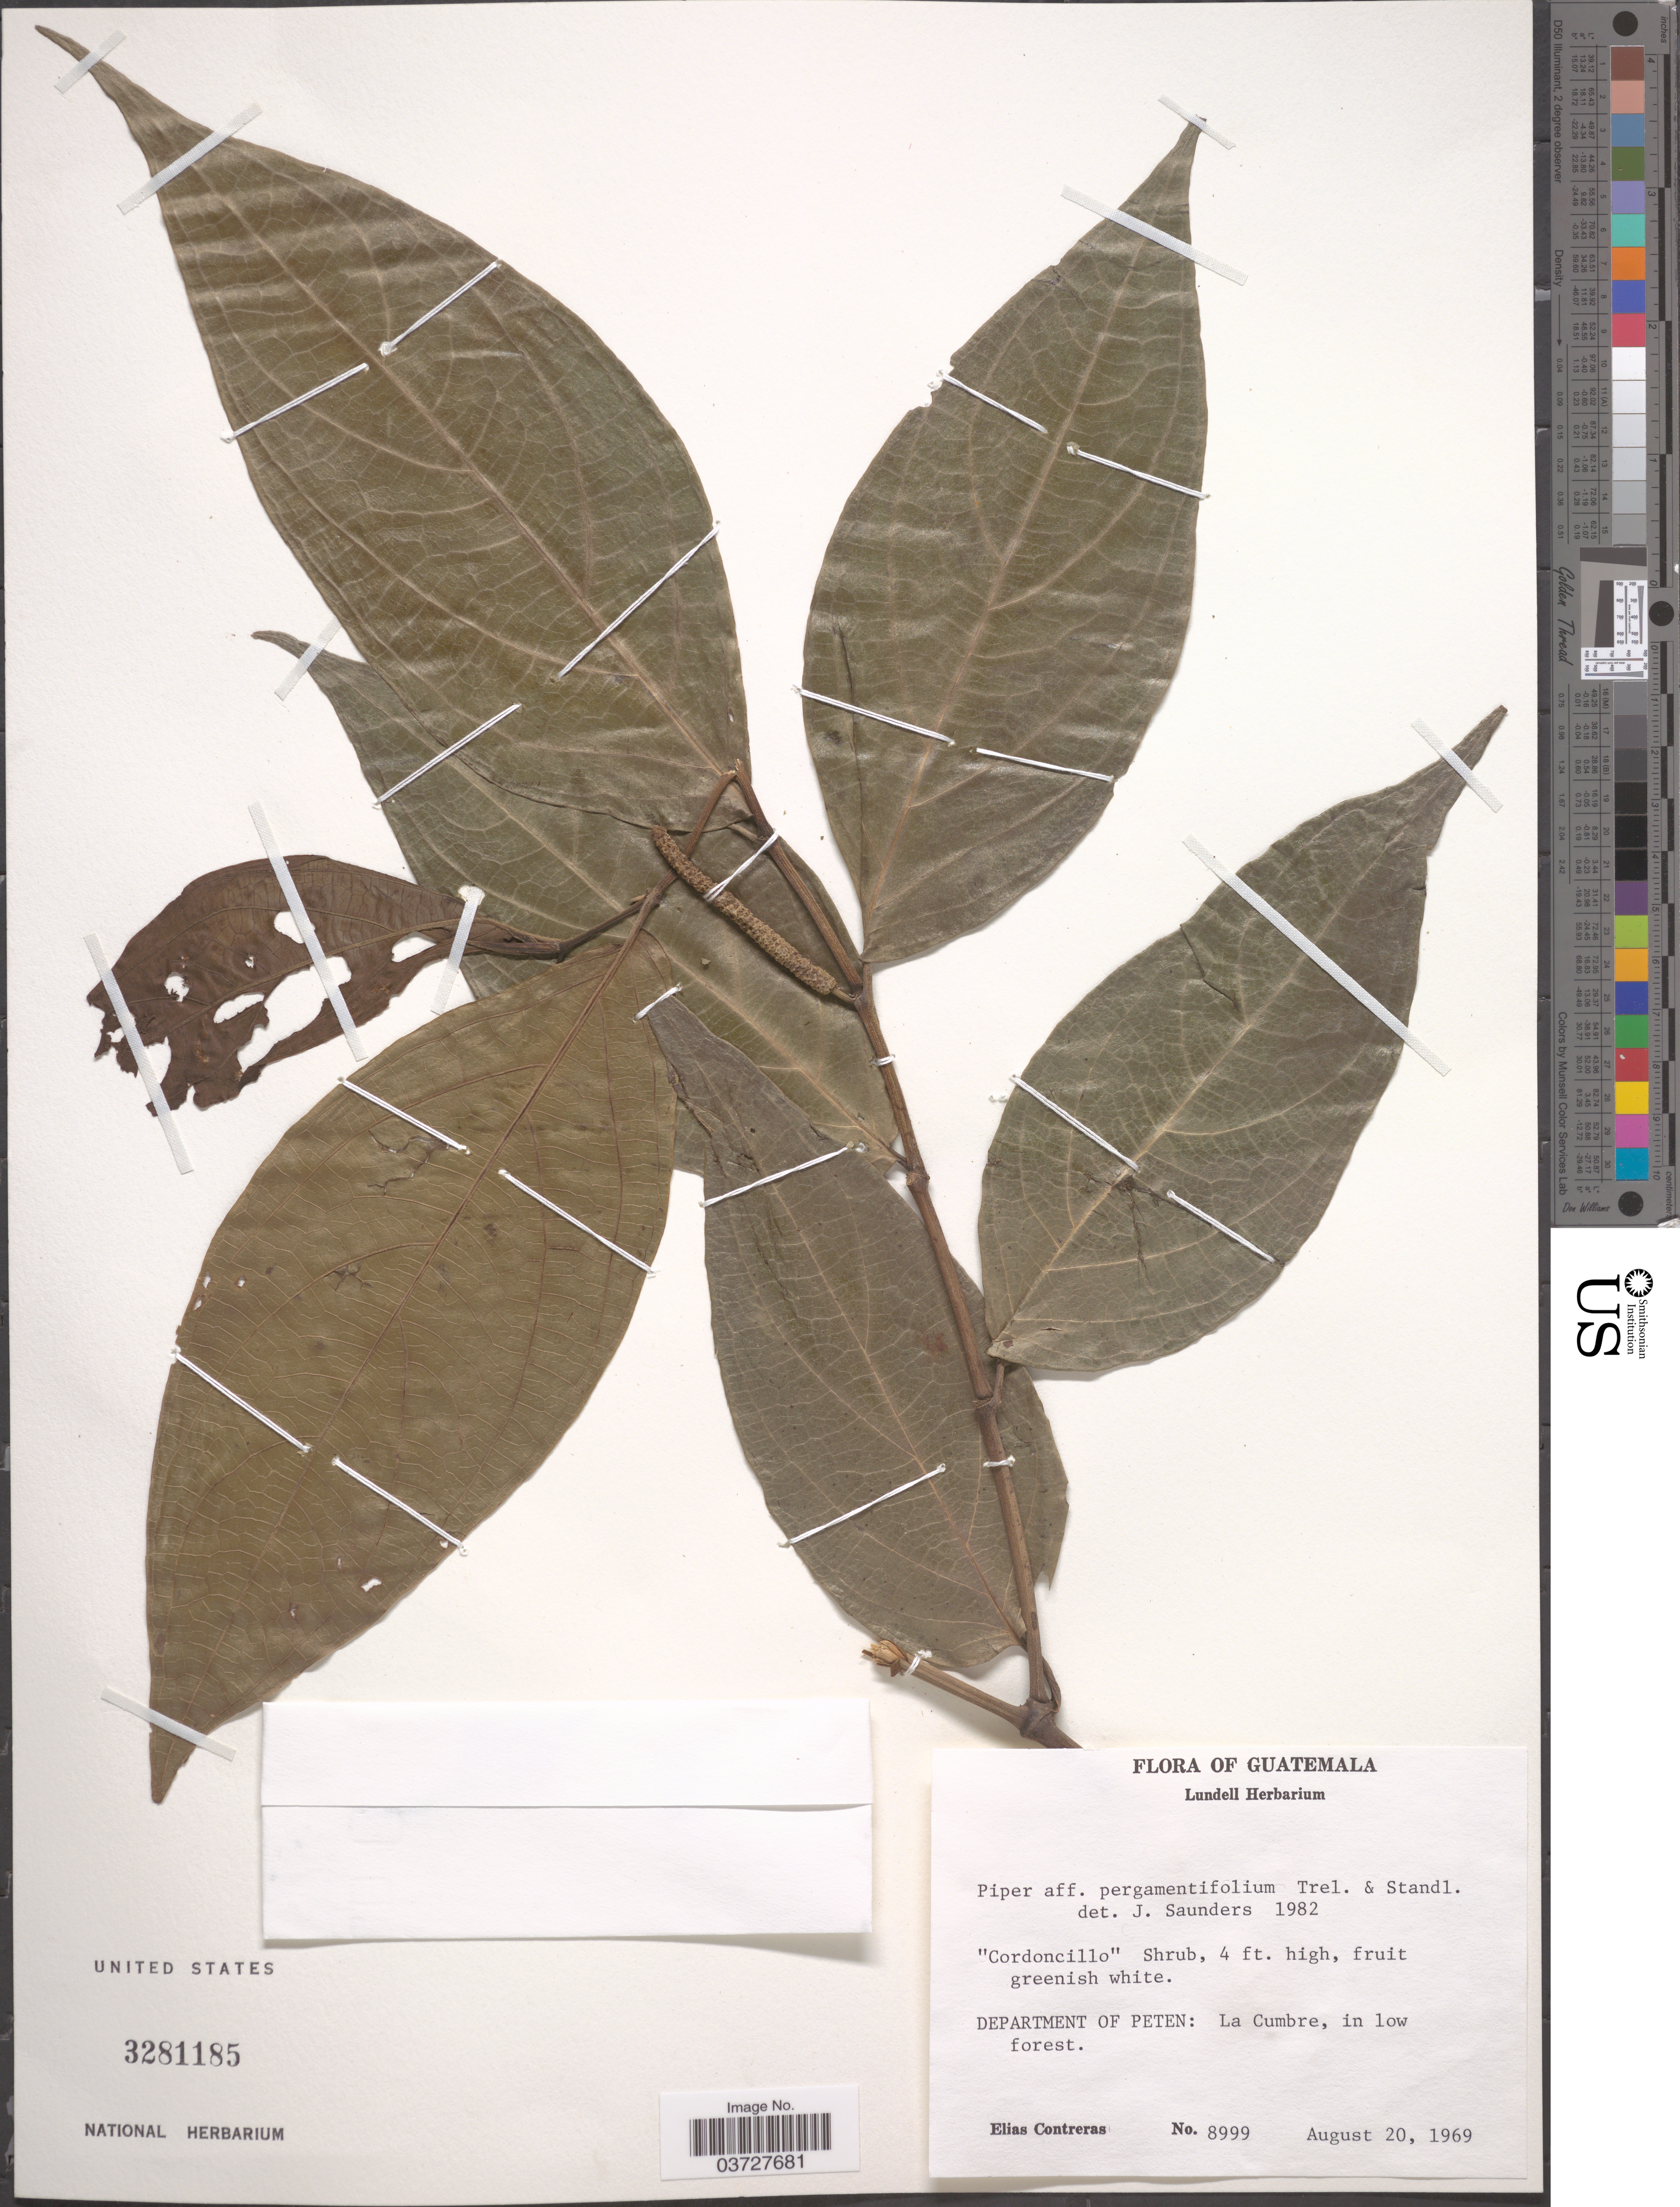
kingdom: Plantae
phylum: Tracheophyta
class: Magnoliopsida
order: Piperales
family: Piperaceae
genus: Piper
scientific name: Piper pergamentifolium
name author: Trel. & Standl.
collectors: E. Contreras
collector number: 8999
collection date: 1969-08-20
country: Guatemala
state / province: El Peten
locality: Department of Peten: La Cumbre, in low forest.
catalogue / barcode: US 3281185